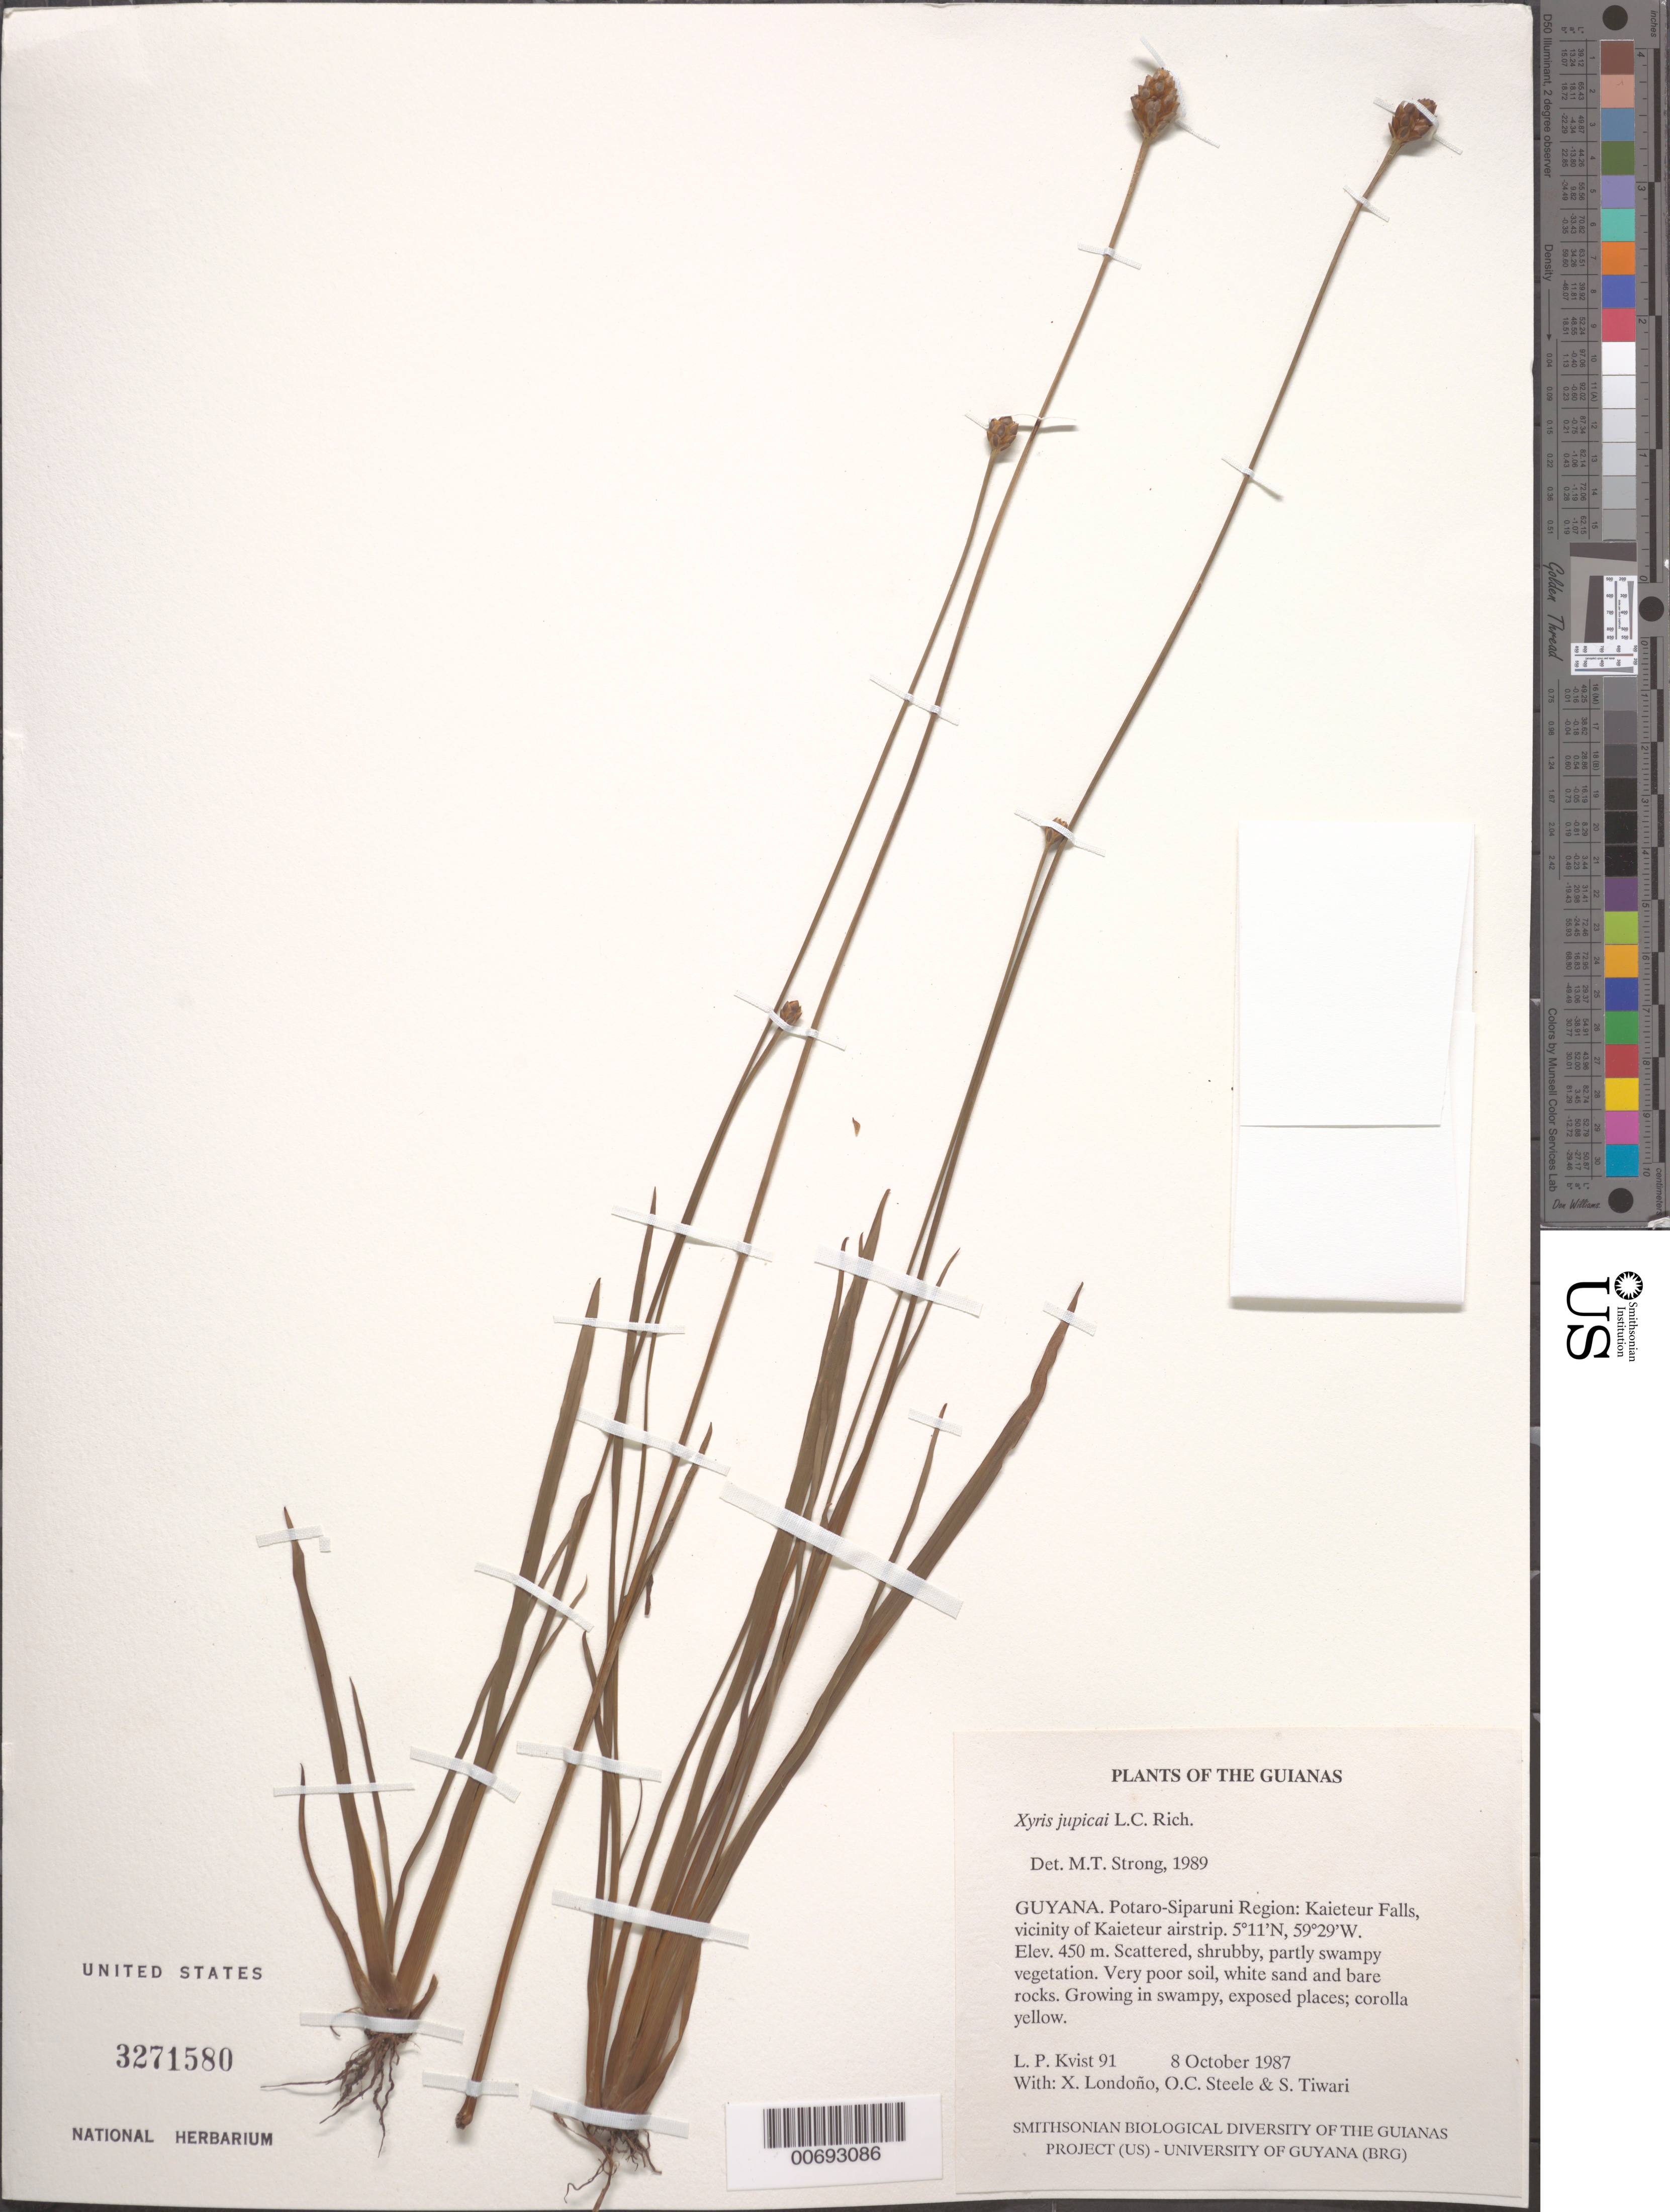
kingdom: Plantae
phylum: Tracheophyta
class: Liliopsida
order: Poales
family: Xyridaceae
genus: Xyris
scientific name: Xyris jupicai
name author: Rich.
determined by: Strong, M. T., (US), Smithsonian Institution - National Museum of Natural History (UNITED STATES)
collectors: L. P. Kvist, X. Londoño, O. C. Steele & S. Tiwari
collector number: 91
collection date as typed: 8 October 1987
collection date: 1987-10-08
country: Guyana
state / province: Potaro-Siparuni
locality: Kaieteur Falls, vicinity of Kaieteur airstrip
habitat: Scattered, shrubby, partly swampy vegetation. Very poor soil, white sand and bare rocks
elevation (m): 450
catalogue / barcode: US 3271580